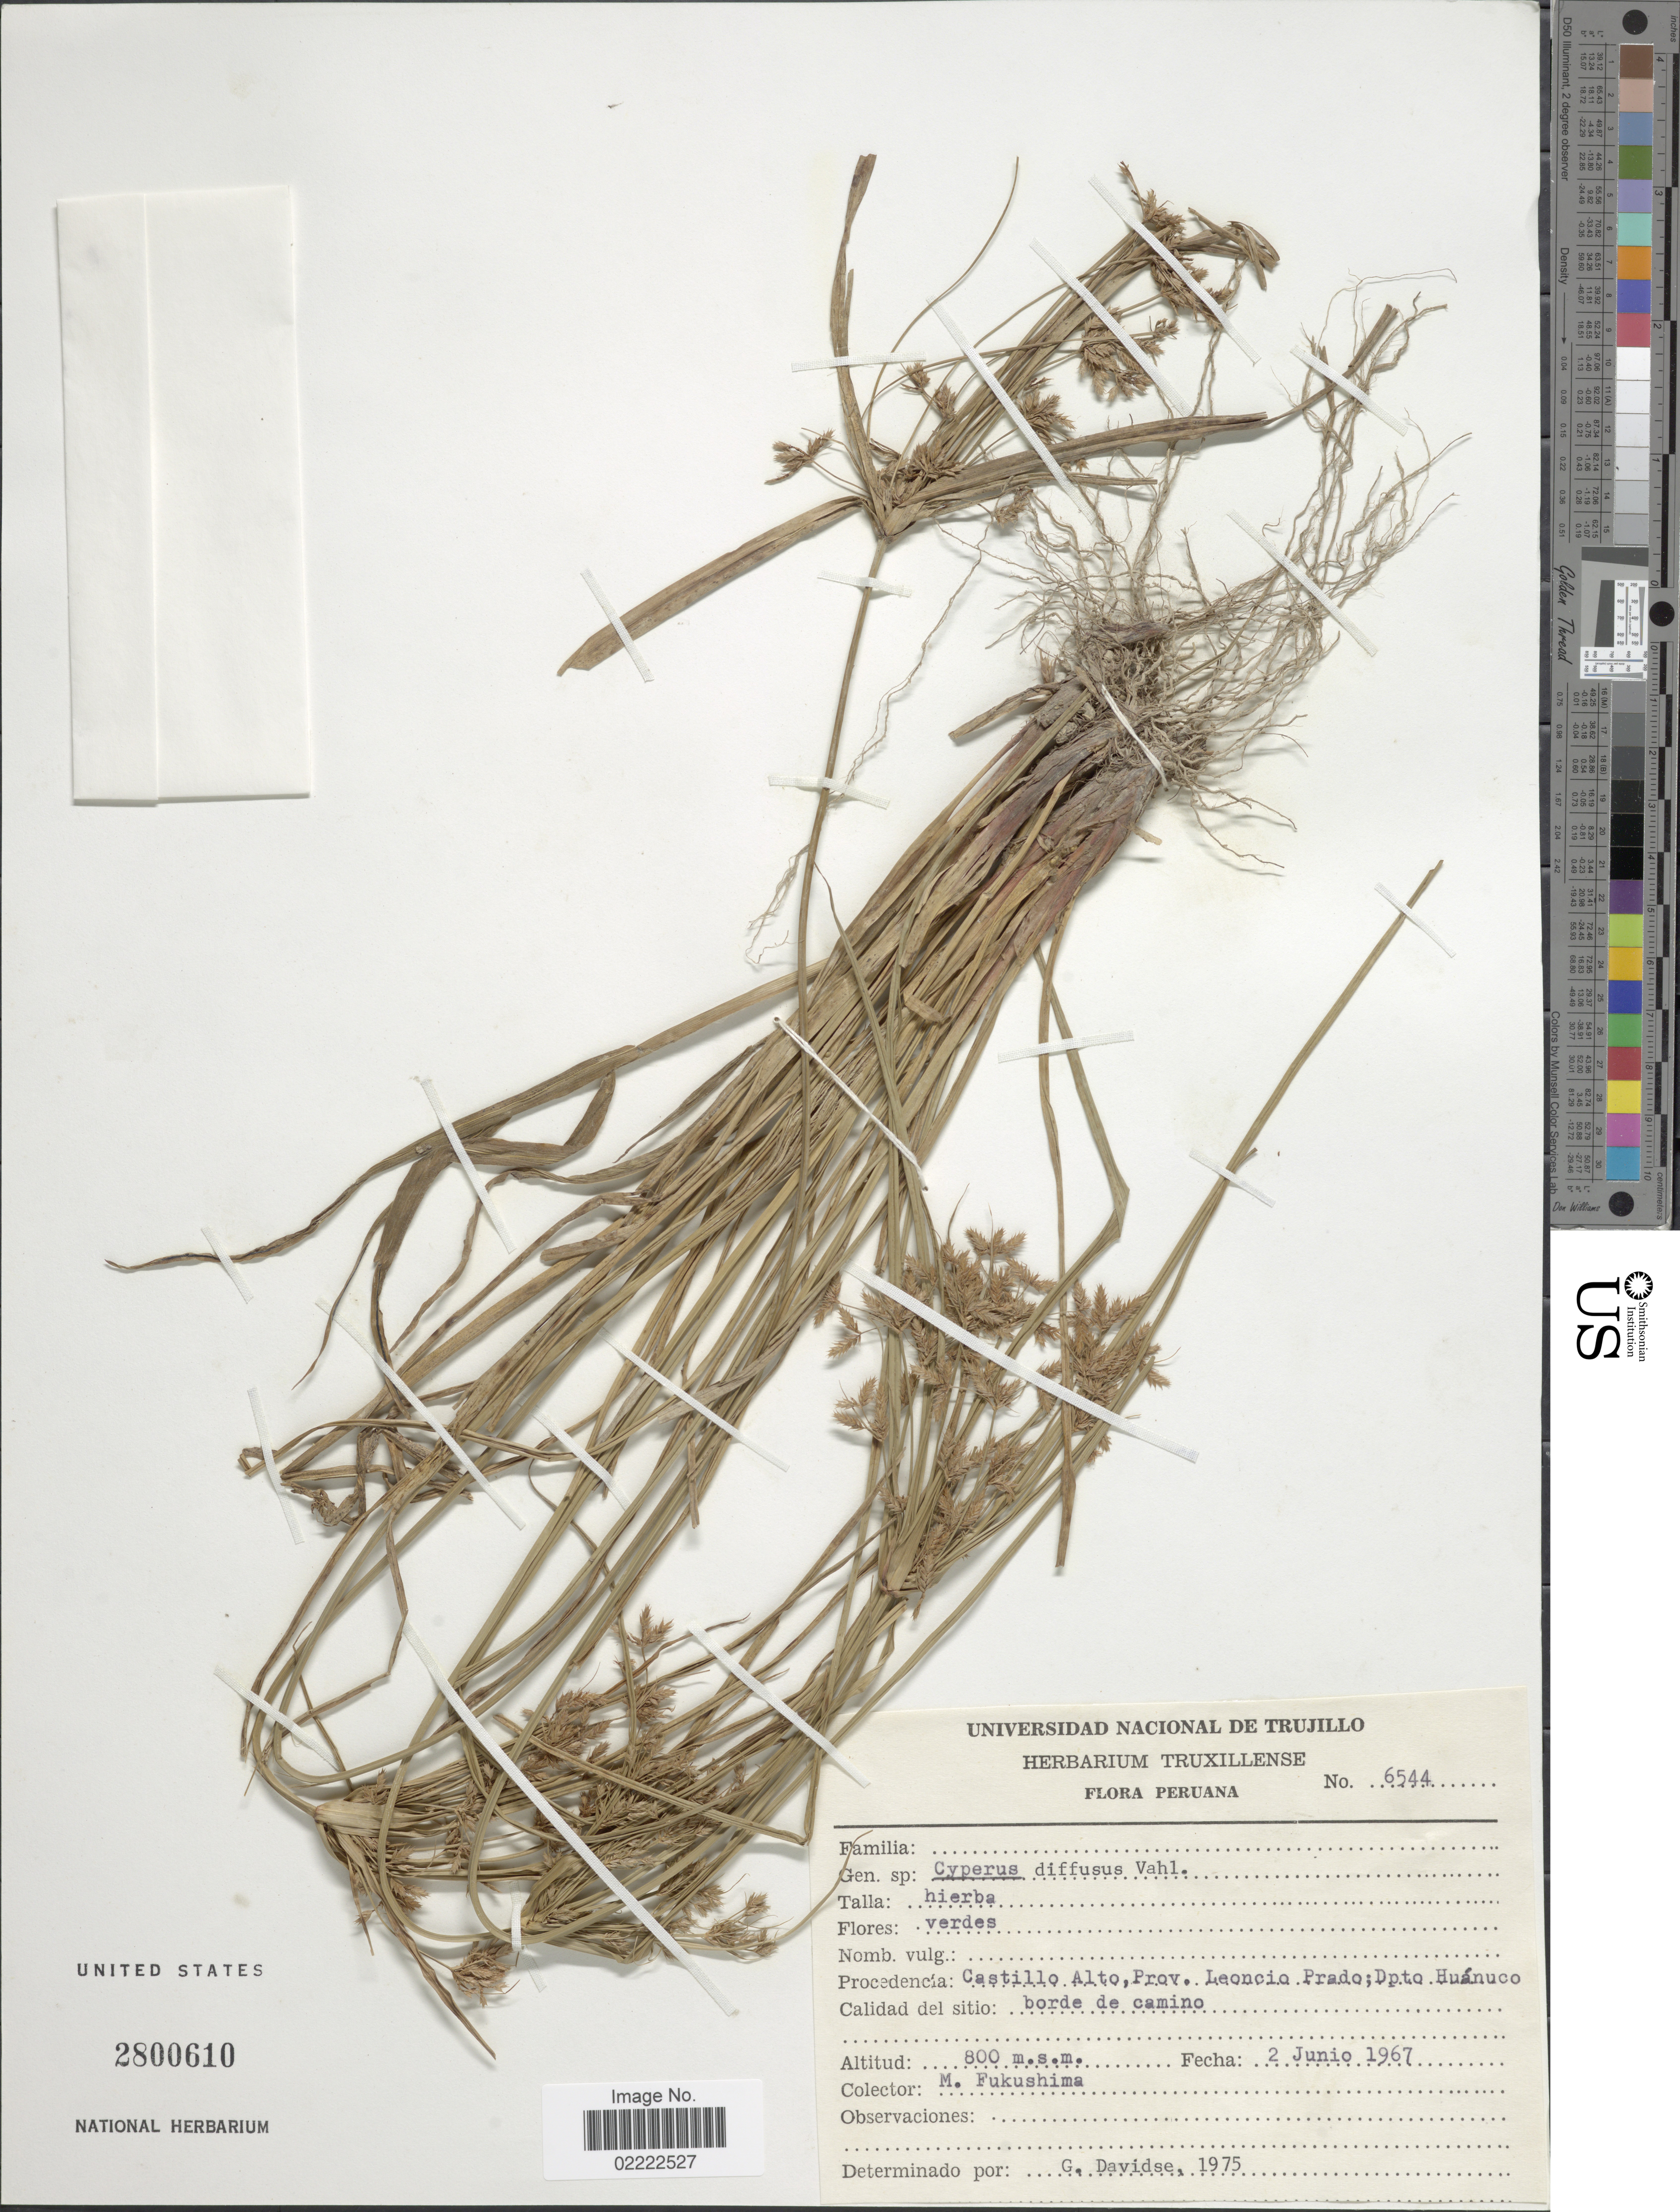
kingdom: Plantae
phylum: Tracheophyta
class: Liliopsida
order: Poales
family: Cyperaceae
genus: Cyperus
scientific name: Cyperus laxus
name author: Lam.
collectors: M. Fukushima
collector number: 6544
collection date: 1967-06-02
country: Peru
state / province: Huánuco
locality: Castillo Alto, Prov. Leoncia Prado, borde de camino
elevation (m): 800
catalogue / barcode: US 2800610